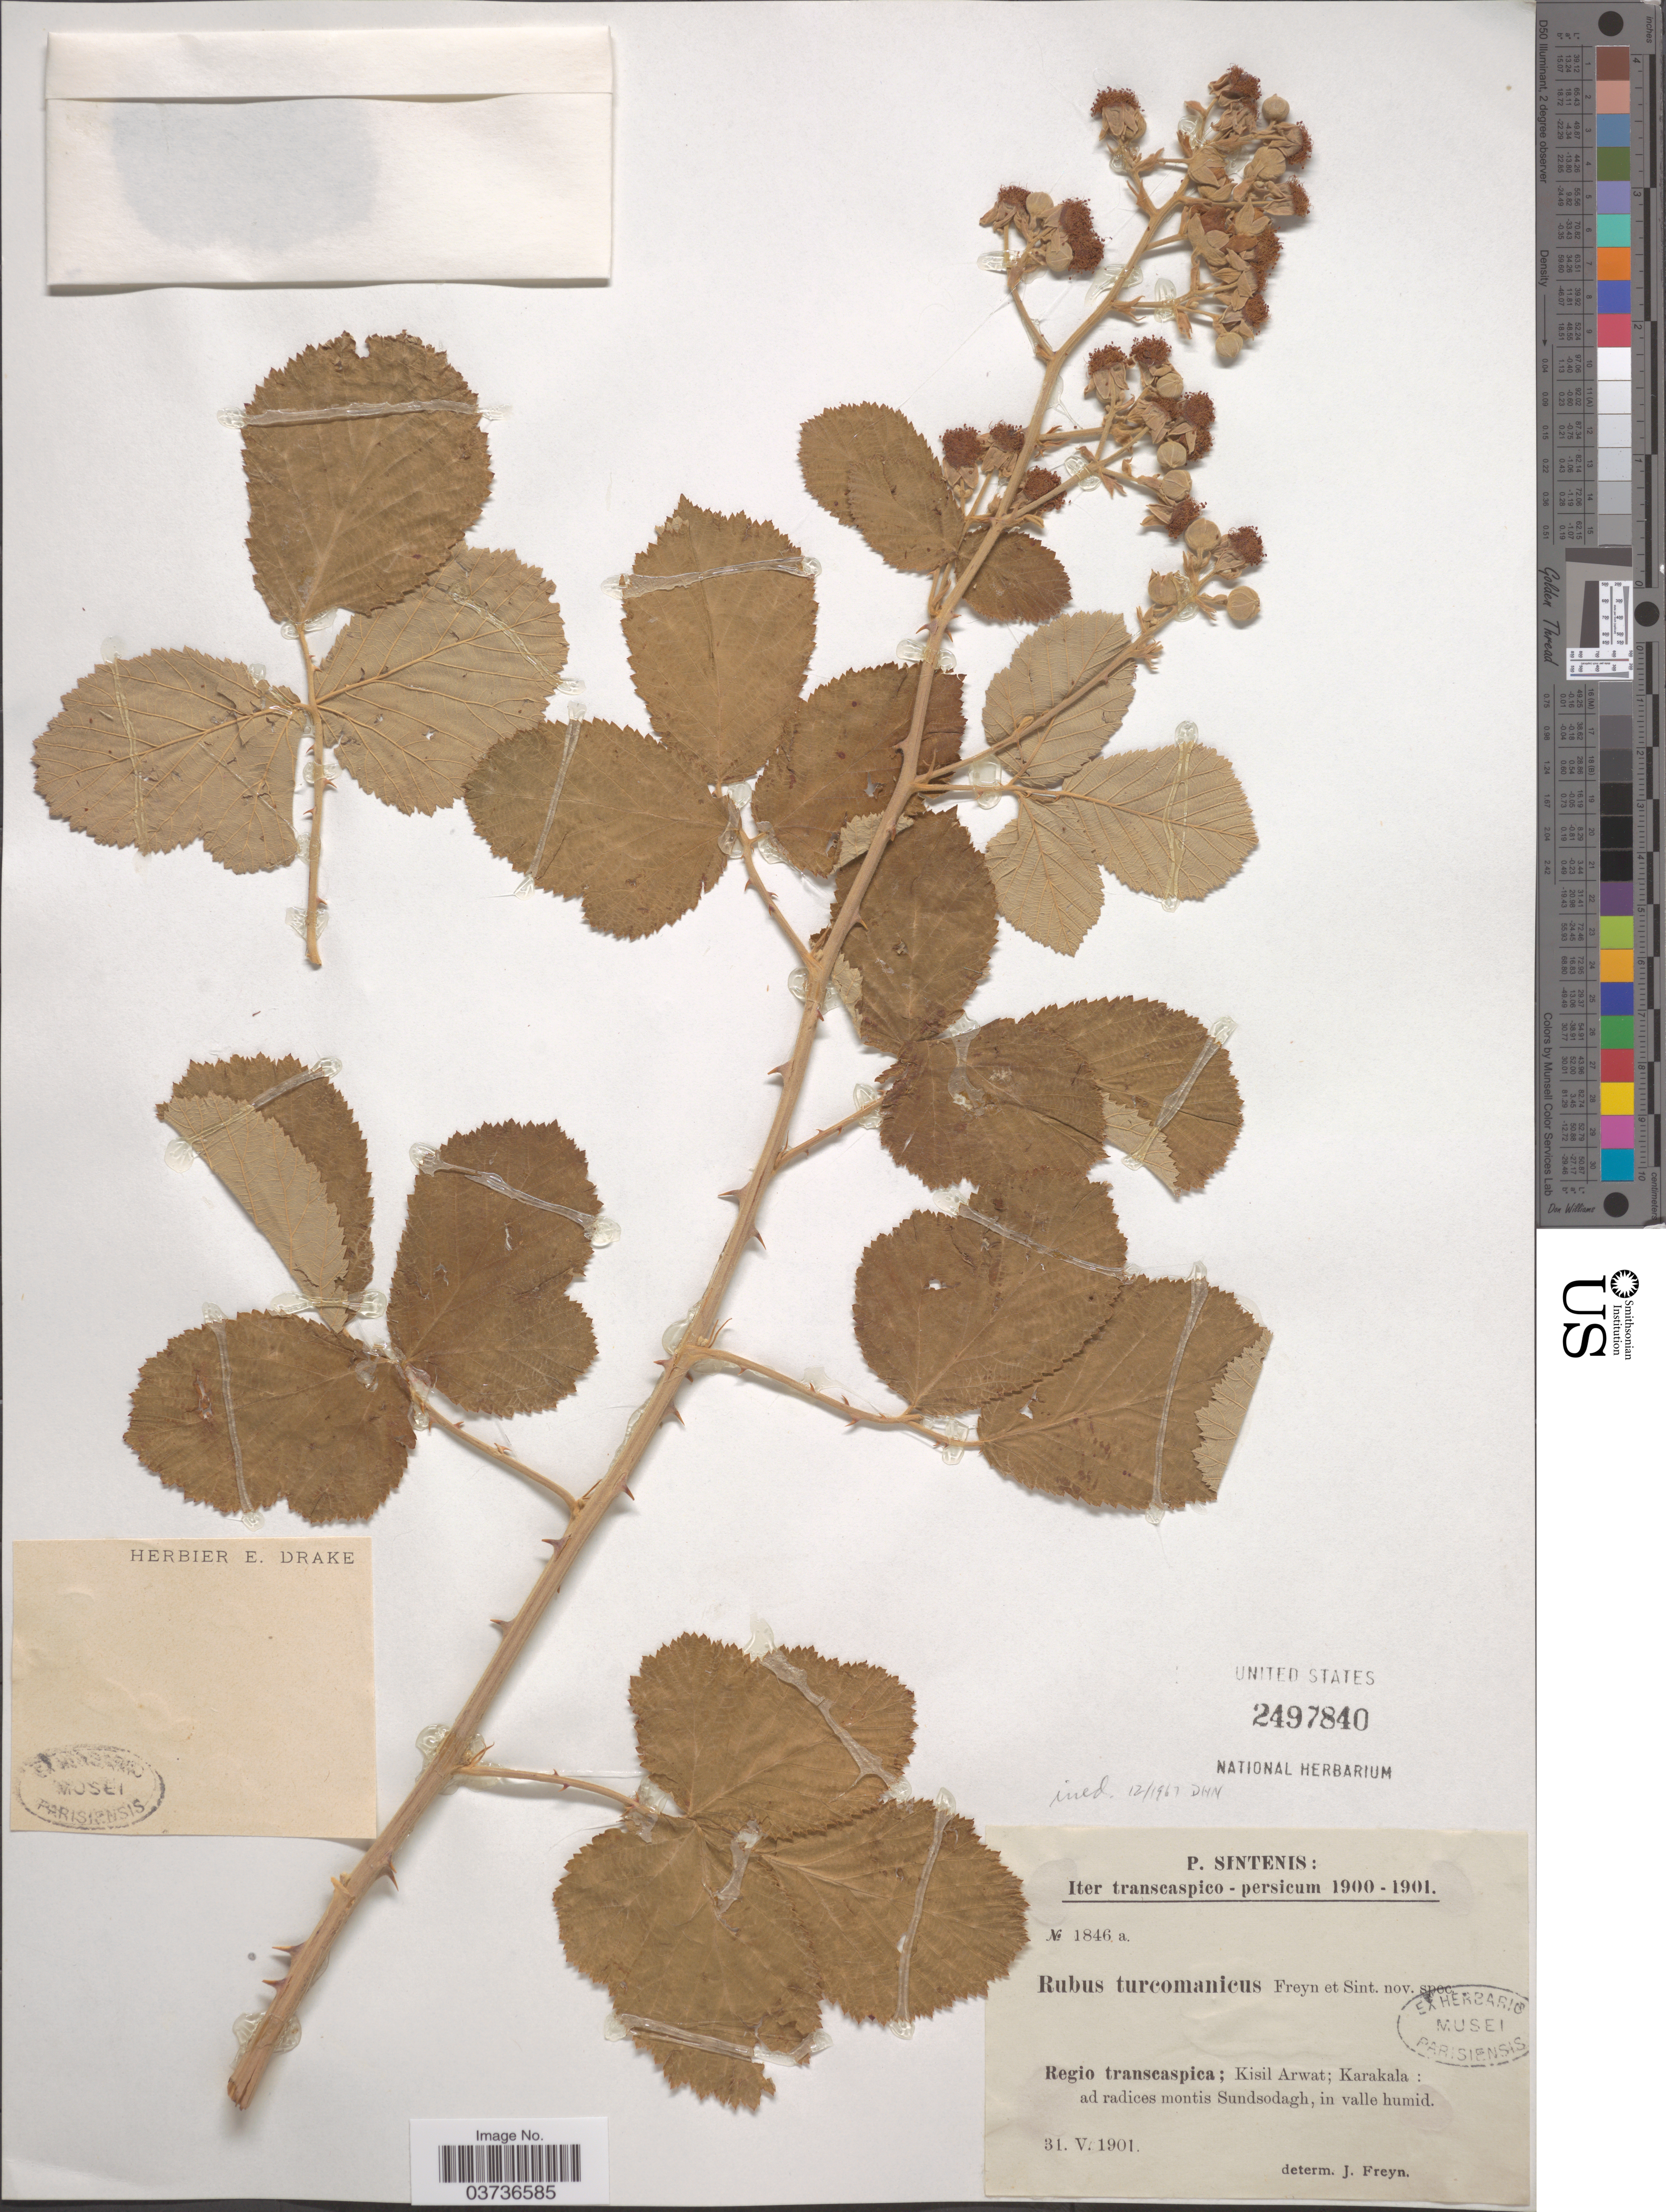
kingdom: Plantae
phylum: Tracheophyta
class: Magnoliopsida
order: Rosales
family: Rosaceae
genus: Rubus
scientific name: Rubus turcomanicus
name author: Freyn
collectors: P. Sintenis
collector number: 1846a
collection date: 1901-05-31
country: Turkmenistan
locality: Iter transcaspico-persicum. Regio transcaspica; Kisil Arwat; Karakala: ad radices montis Sundsodagh, in valle humid.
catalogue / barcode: US 2497840